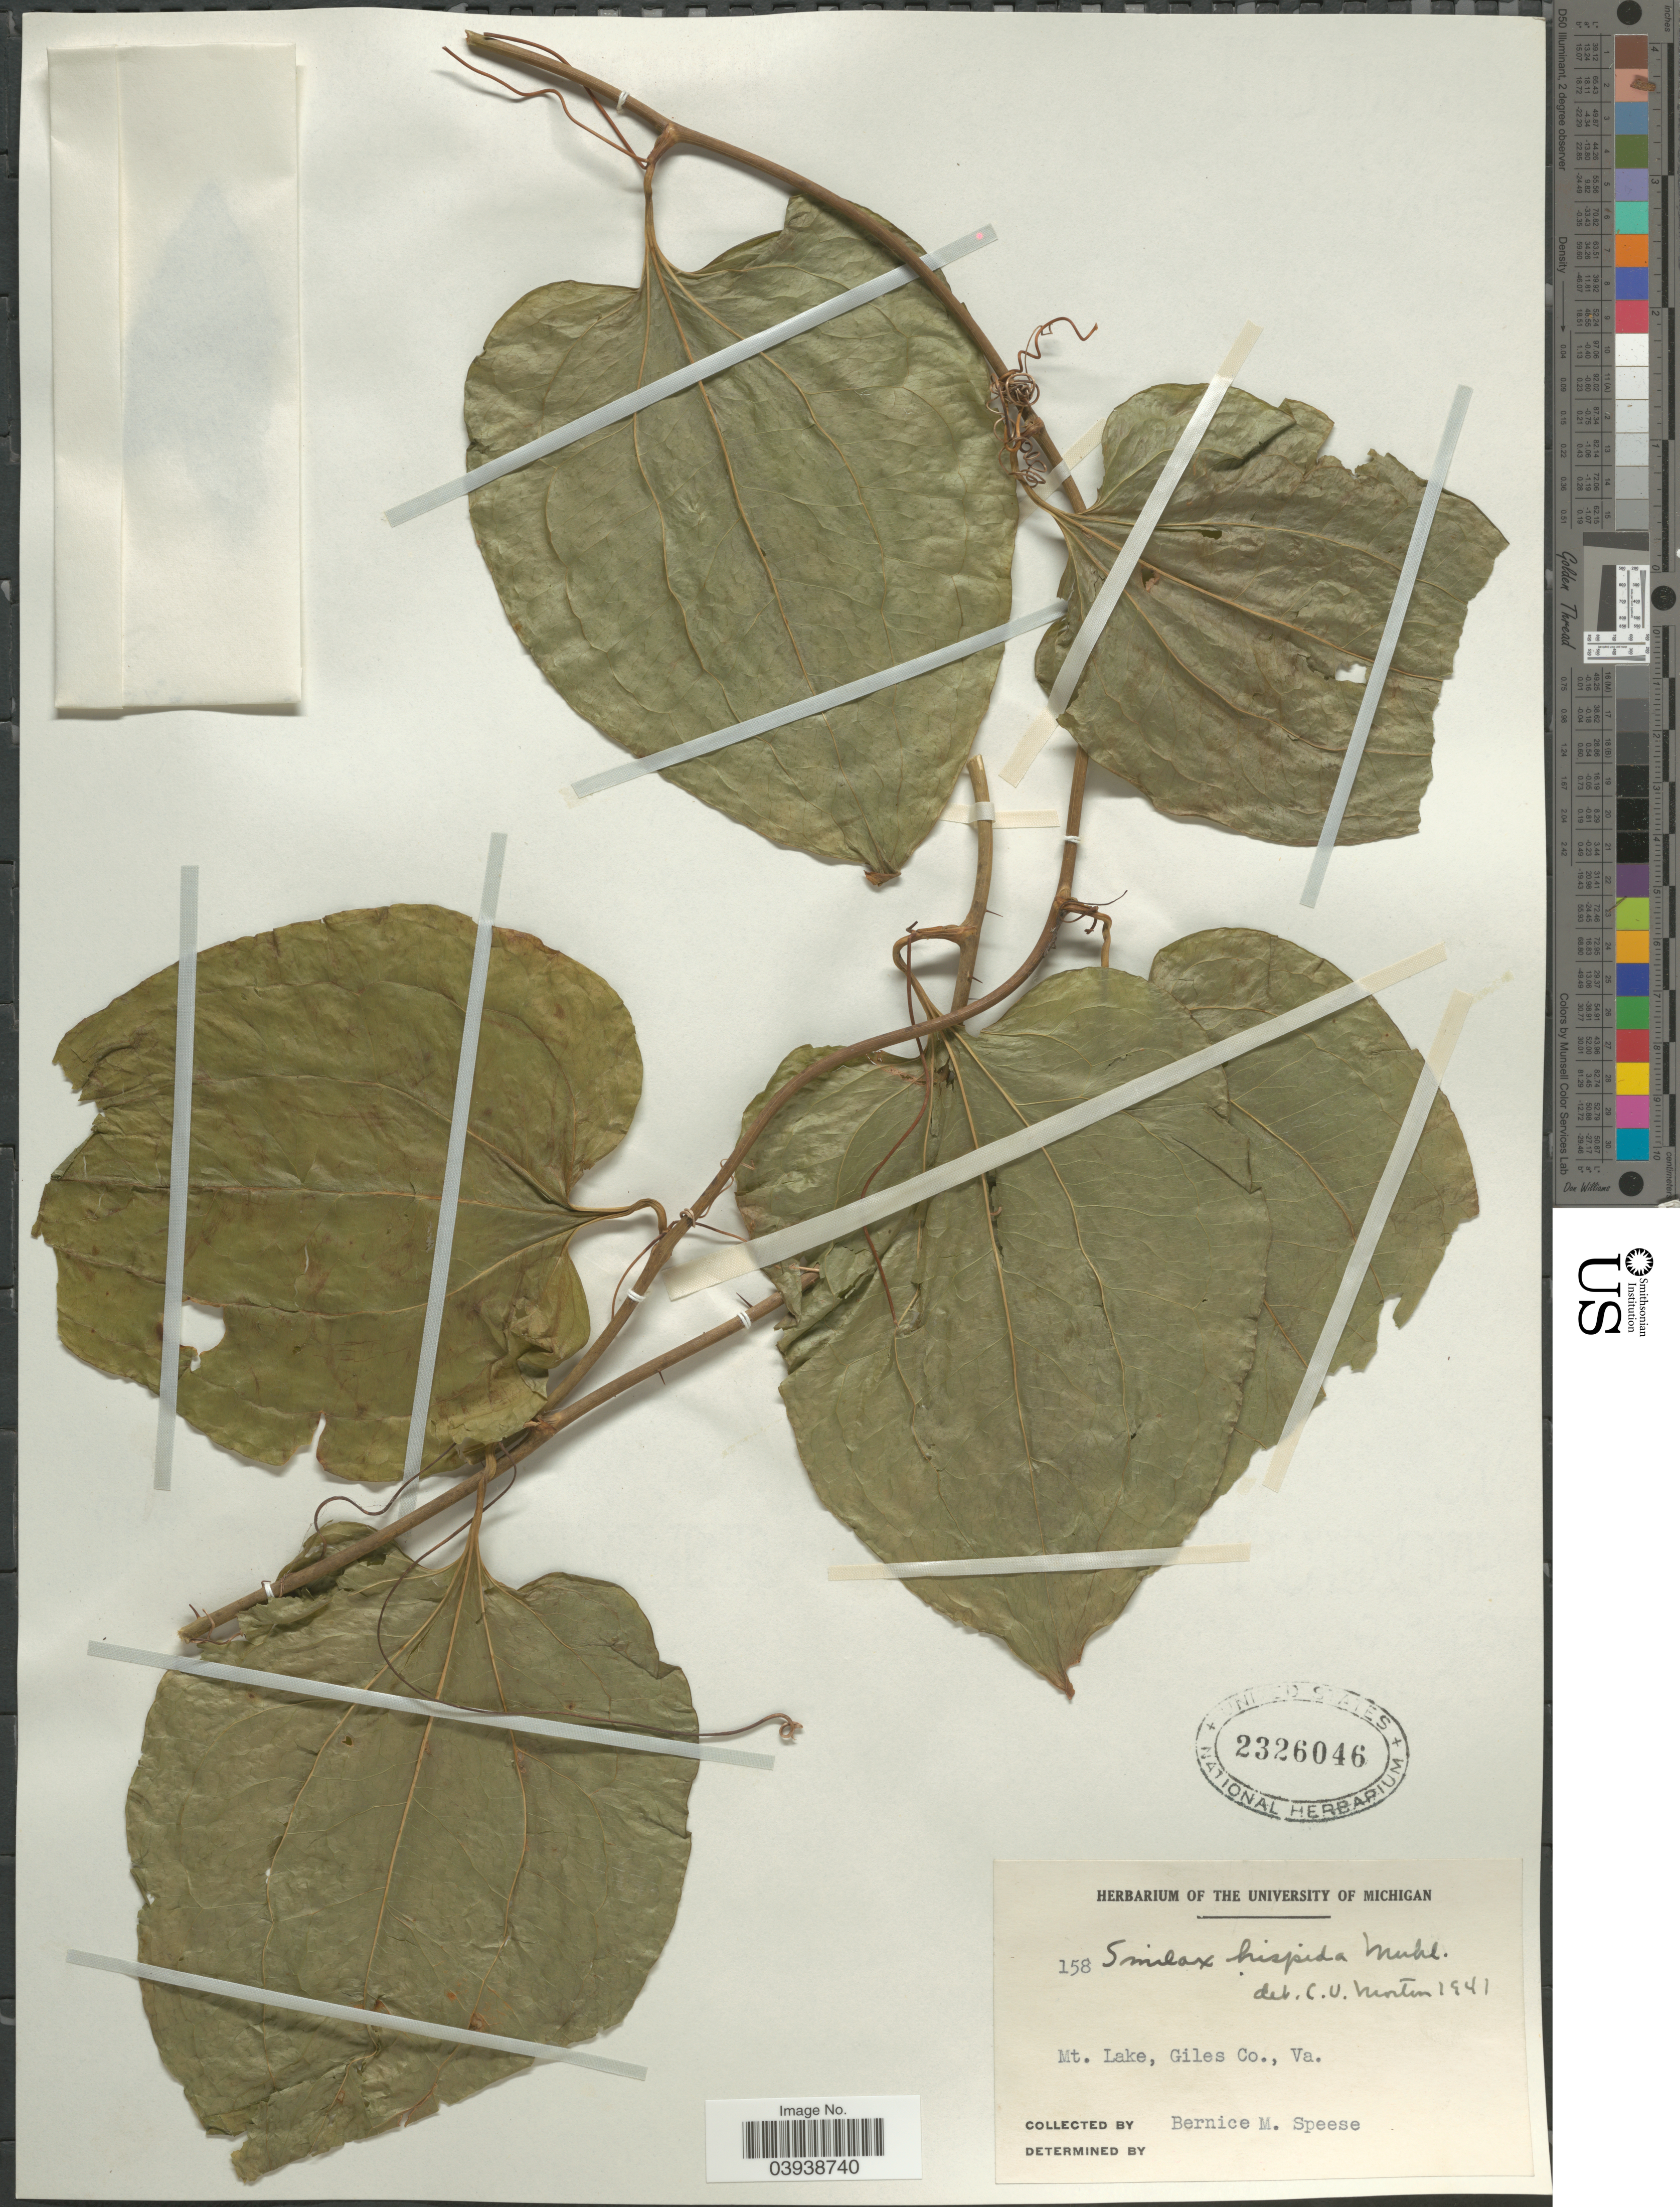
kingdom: Plantae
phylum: Tracheophyta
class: Liliopsida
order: Liliales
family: Smilacaceae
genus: Smilax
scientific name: Smilax hispida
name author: Raf.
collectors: B. Speese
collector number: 158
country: United States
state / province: Virginia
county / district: Giles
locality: Mt. Lake, Giles Co.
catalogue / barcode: US 2326046